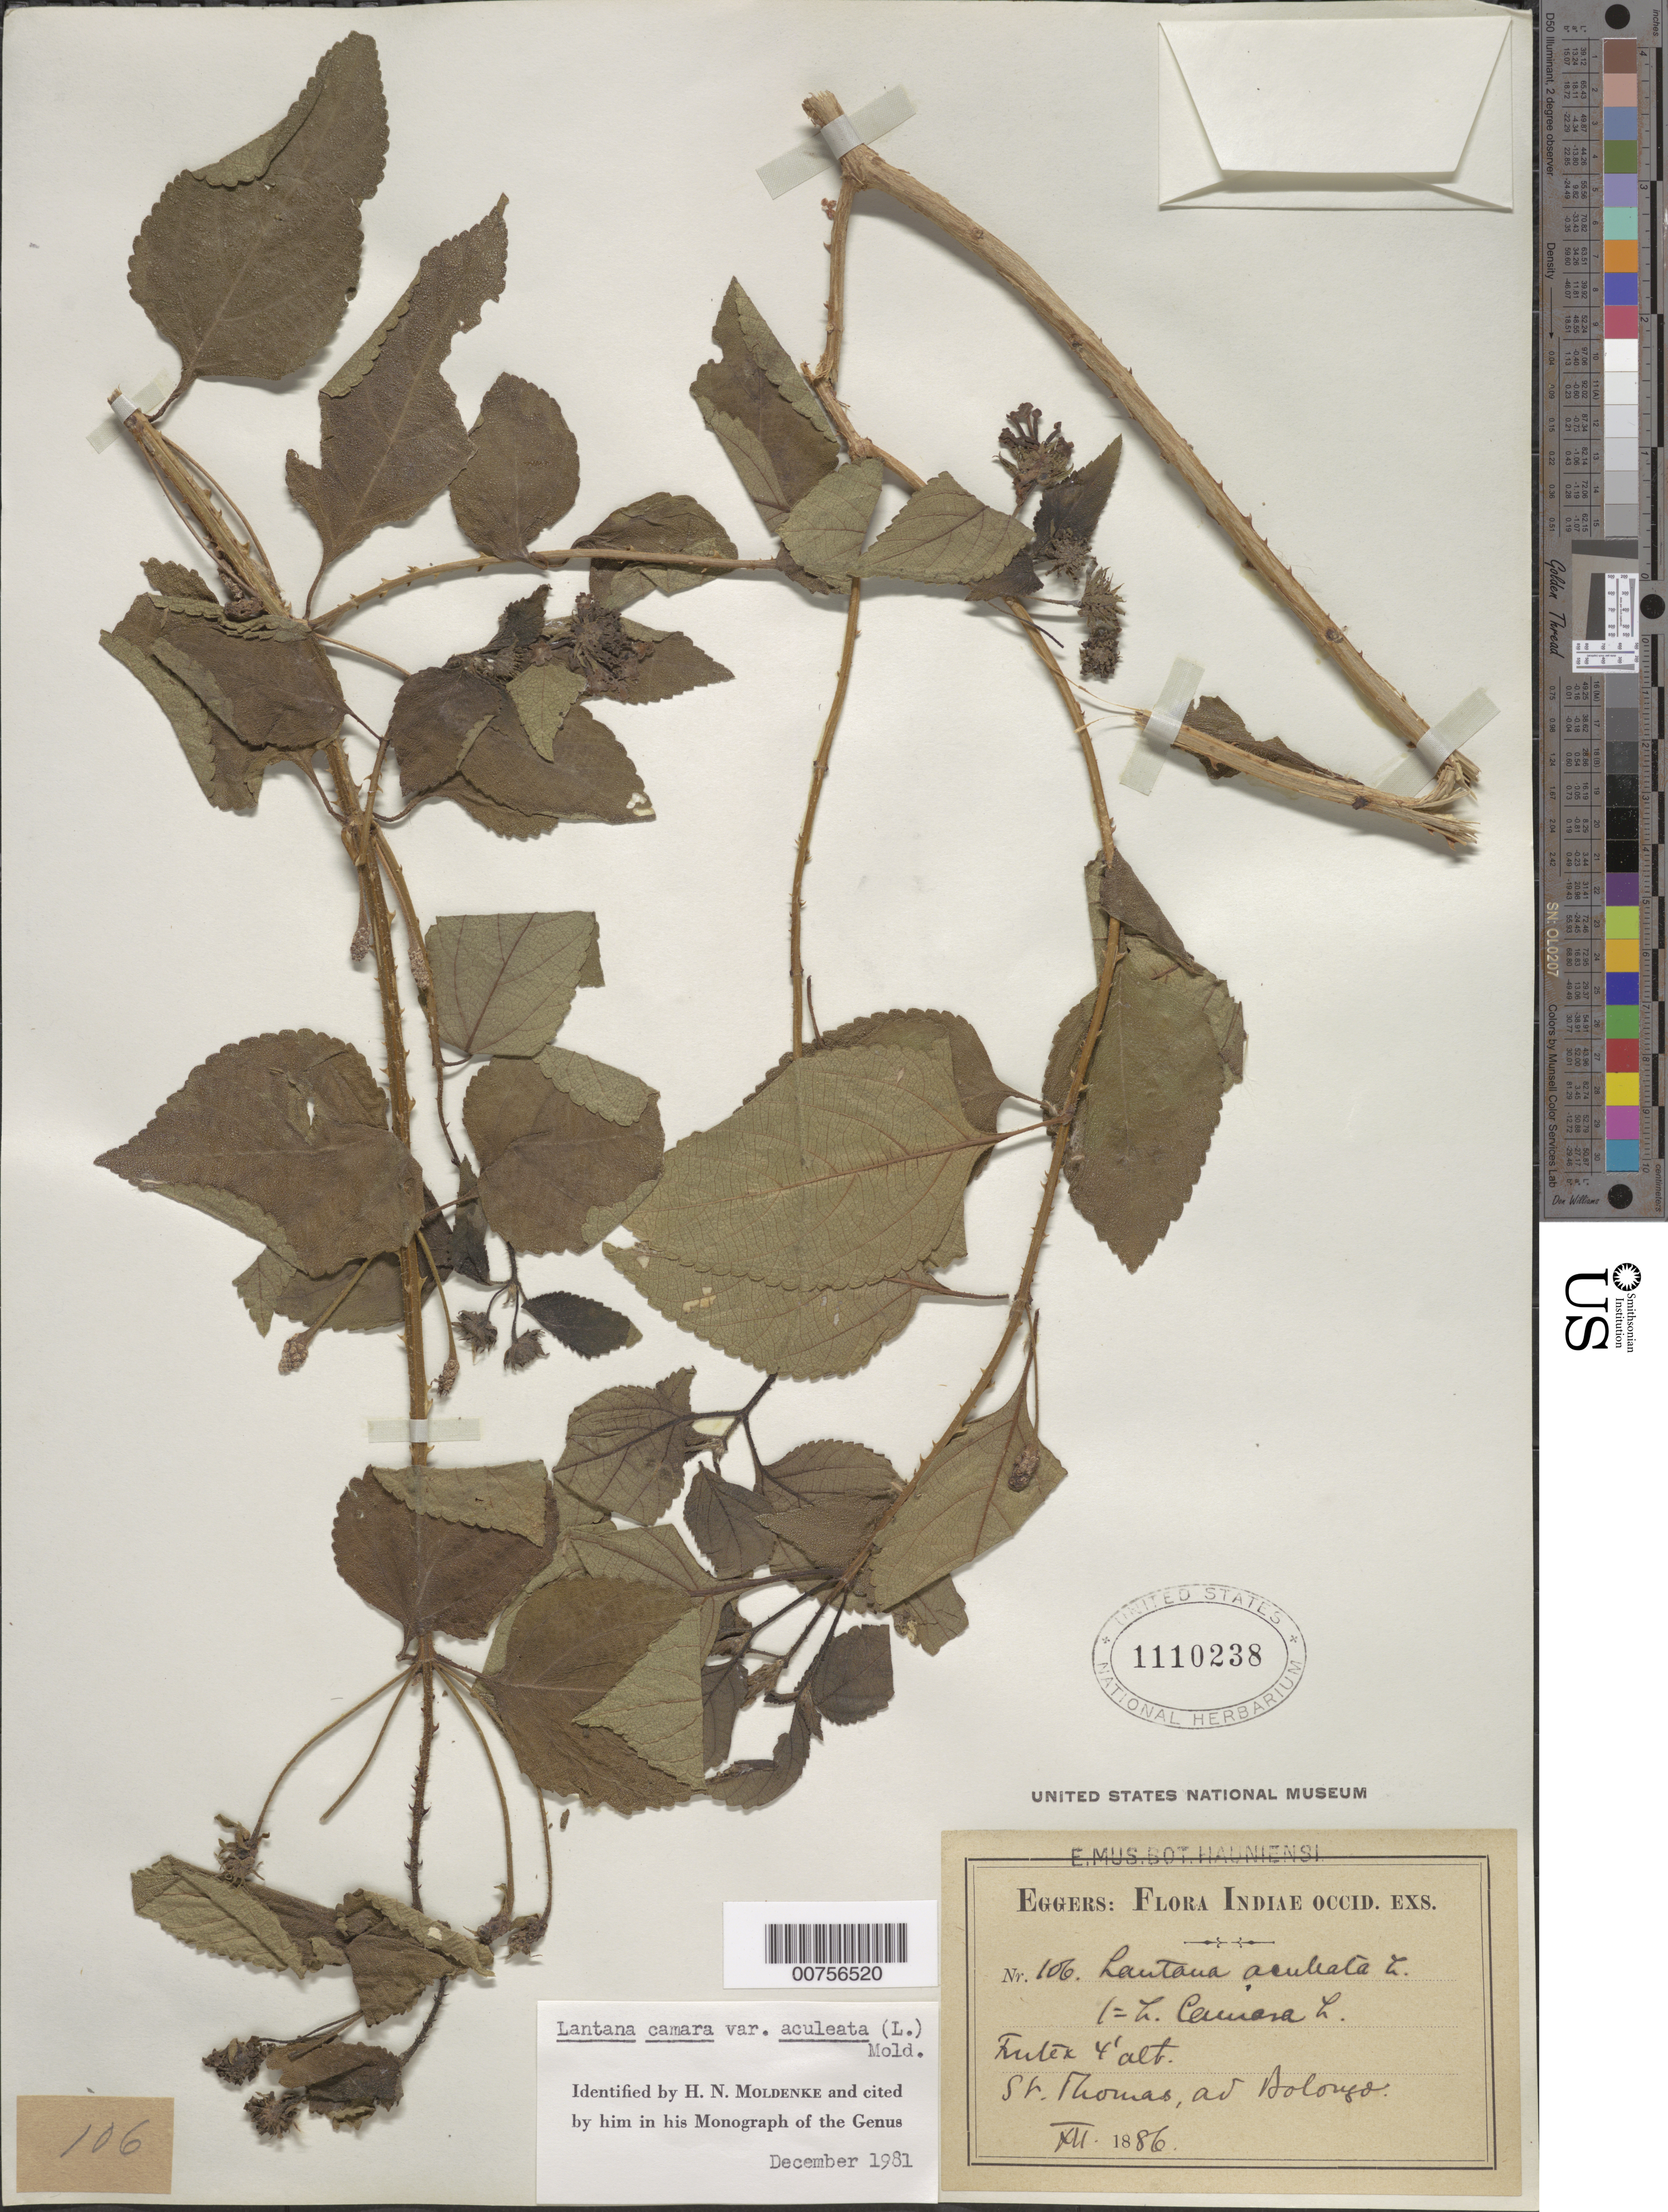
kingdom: Plantae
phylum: Tracheophyta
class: Magnoliopsida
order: Lamiales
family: Verbenaceae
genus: Lantana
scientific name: Lantana x aculeata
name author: L.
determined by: Moldenke, H. N.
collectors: H. F. A. von Eggers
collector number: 106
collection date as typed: Dec 1886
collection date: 1886-12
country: U.S. Virgin Islands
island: St. Thomas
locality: Bolongo.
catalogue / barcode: US 1110238